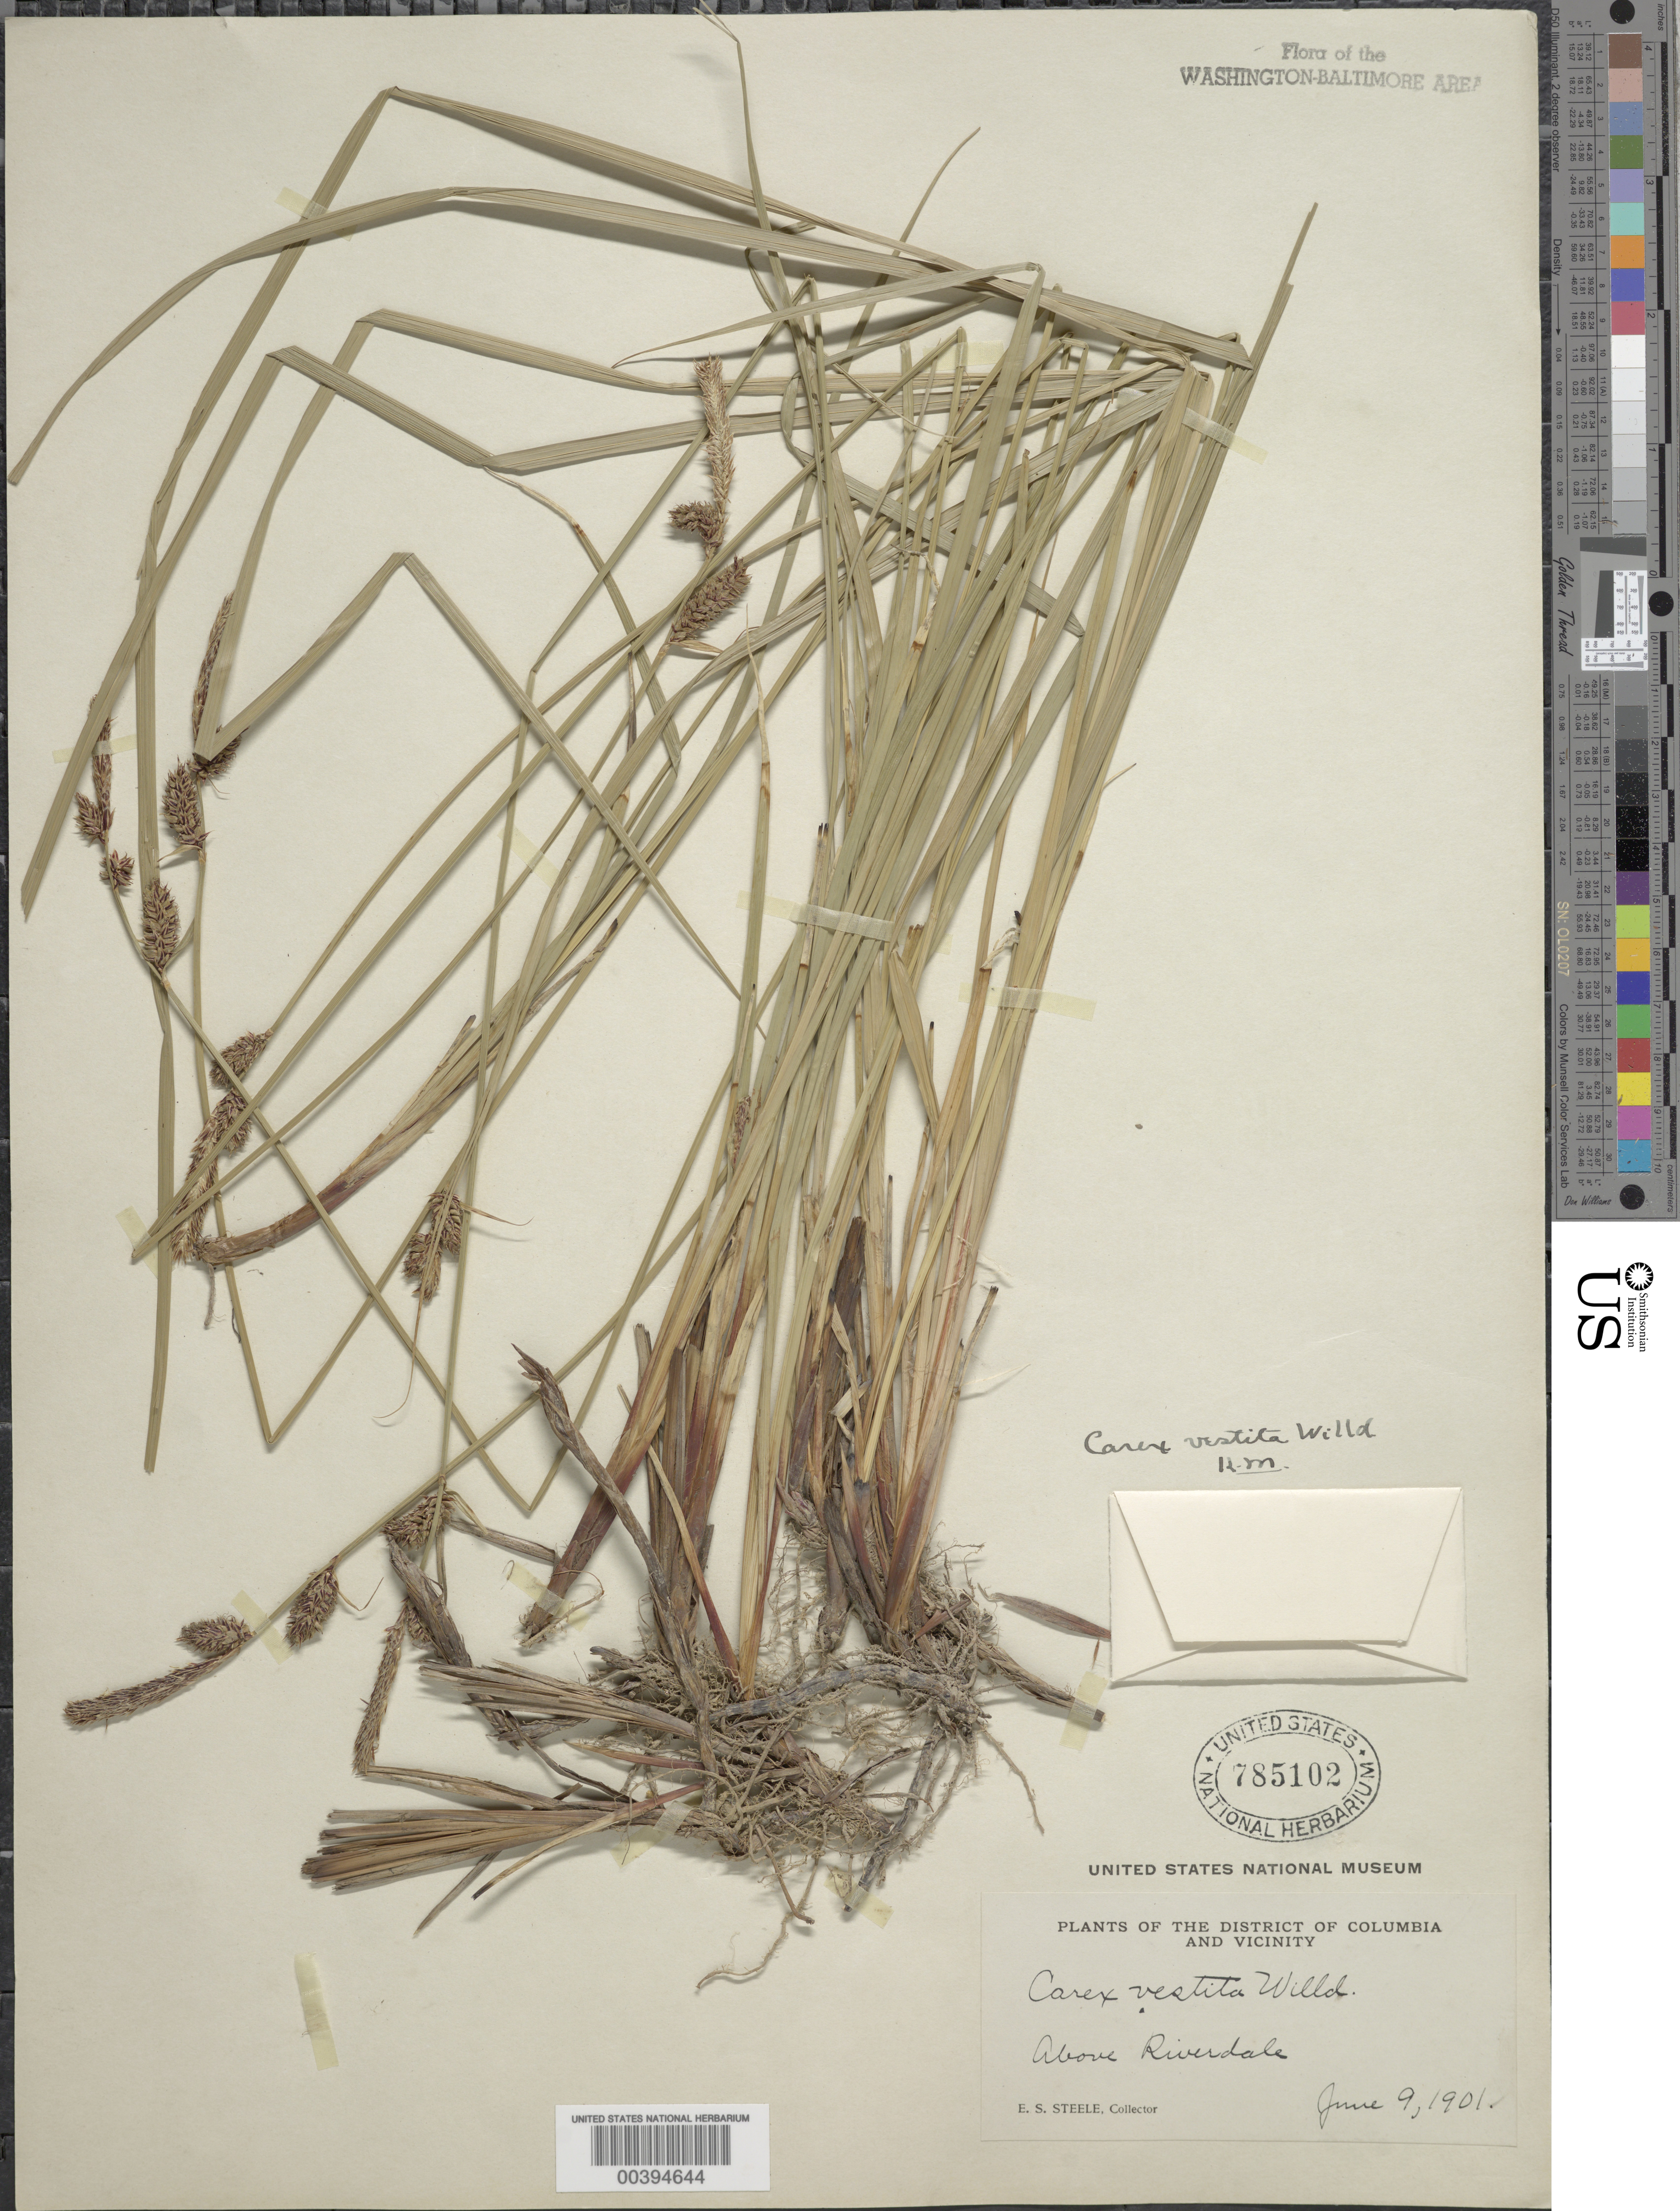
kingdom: Plantae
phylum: Tracheophyta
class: Liliopsida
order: Poales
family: Cyperaceae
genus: Carex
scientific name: Carex vestita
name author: Willd.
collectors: E. Steele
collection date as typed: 09 Jun 1901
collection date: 1901-06-09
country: United States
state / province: Maryland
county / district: Prince George's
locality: Above Riverdale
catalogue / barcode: US 785102